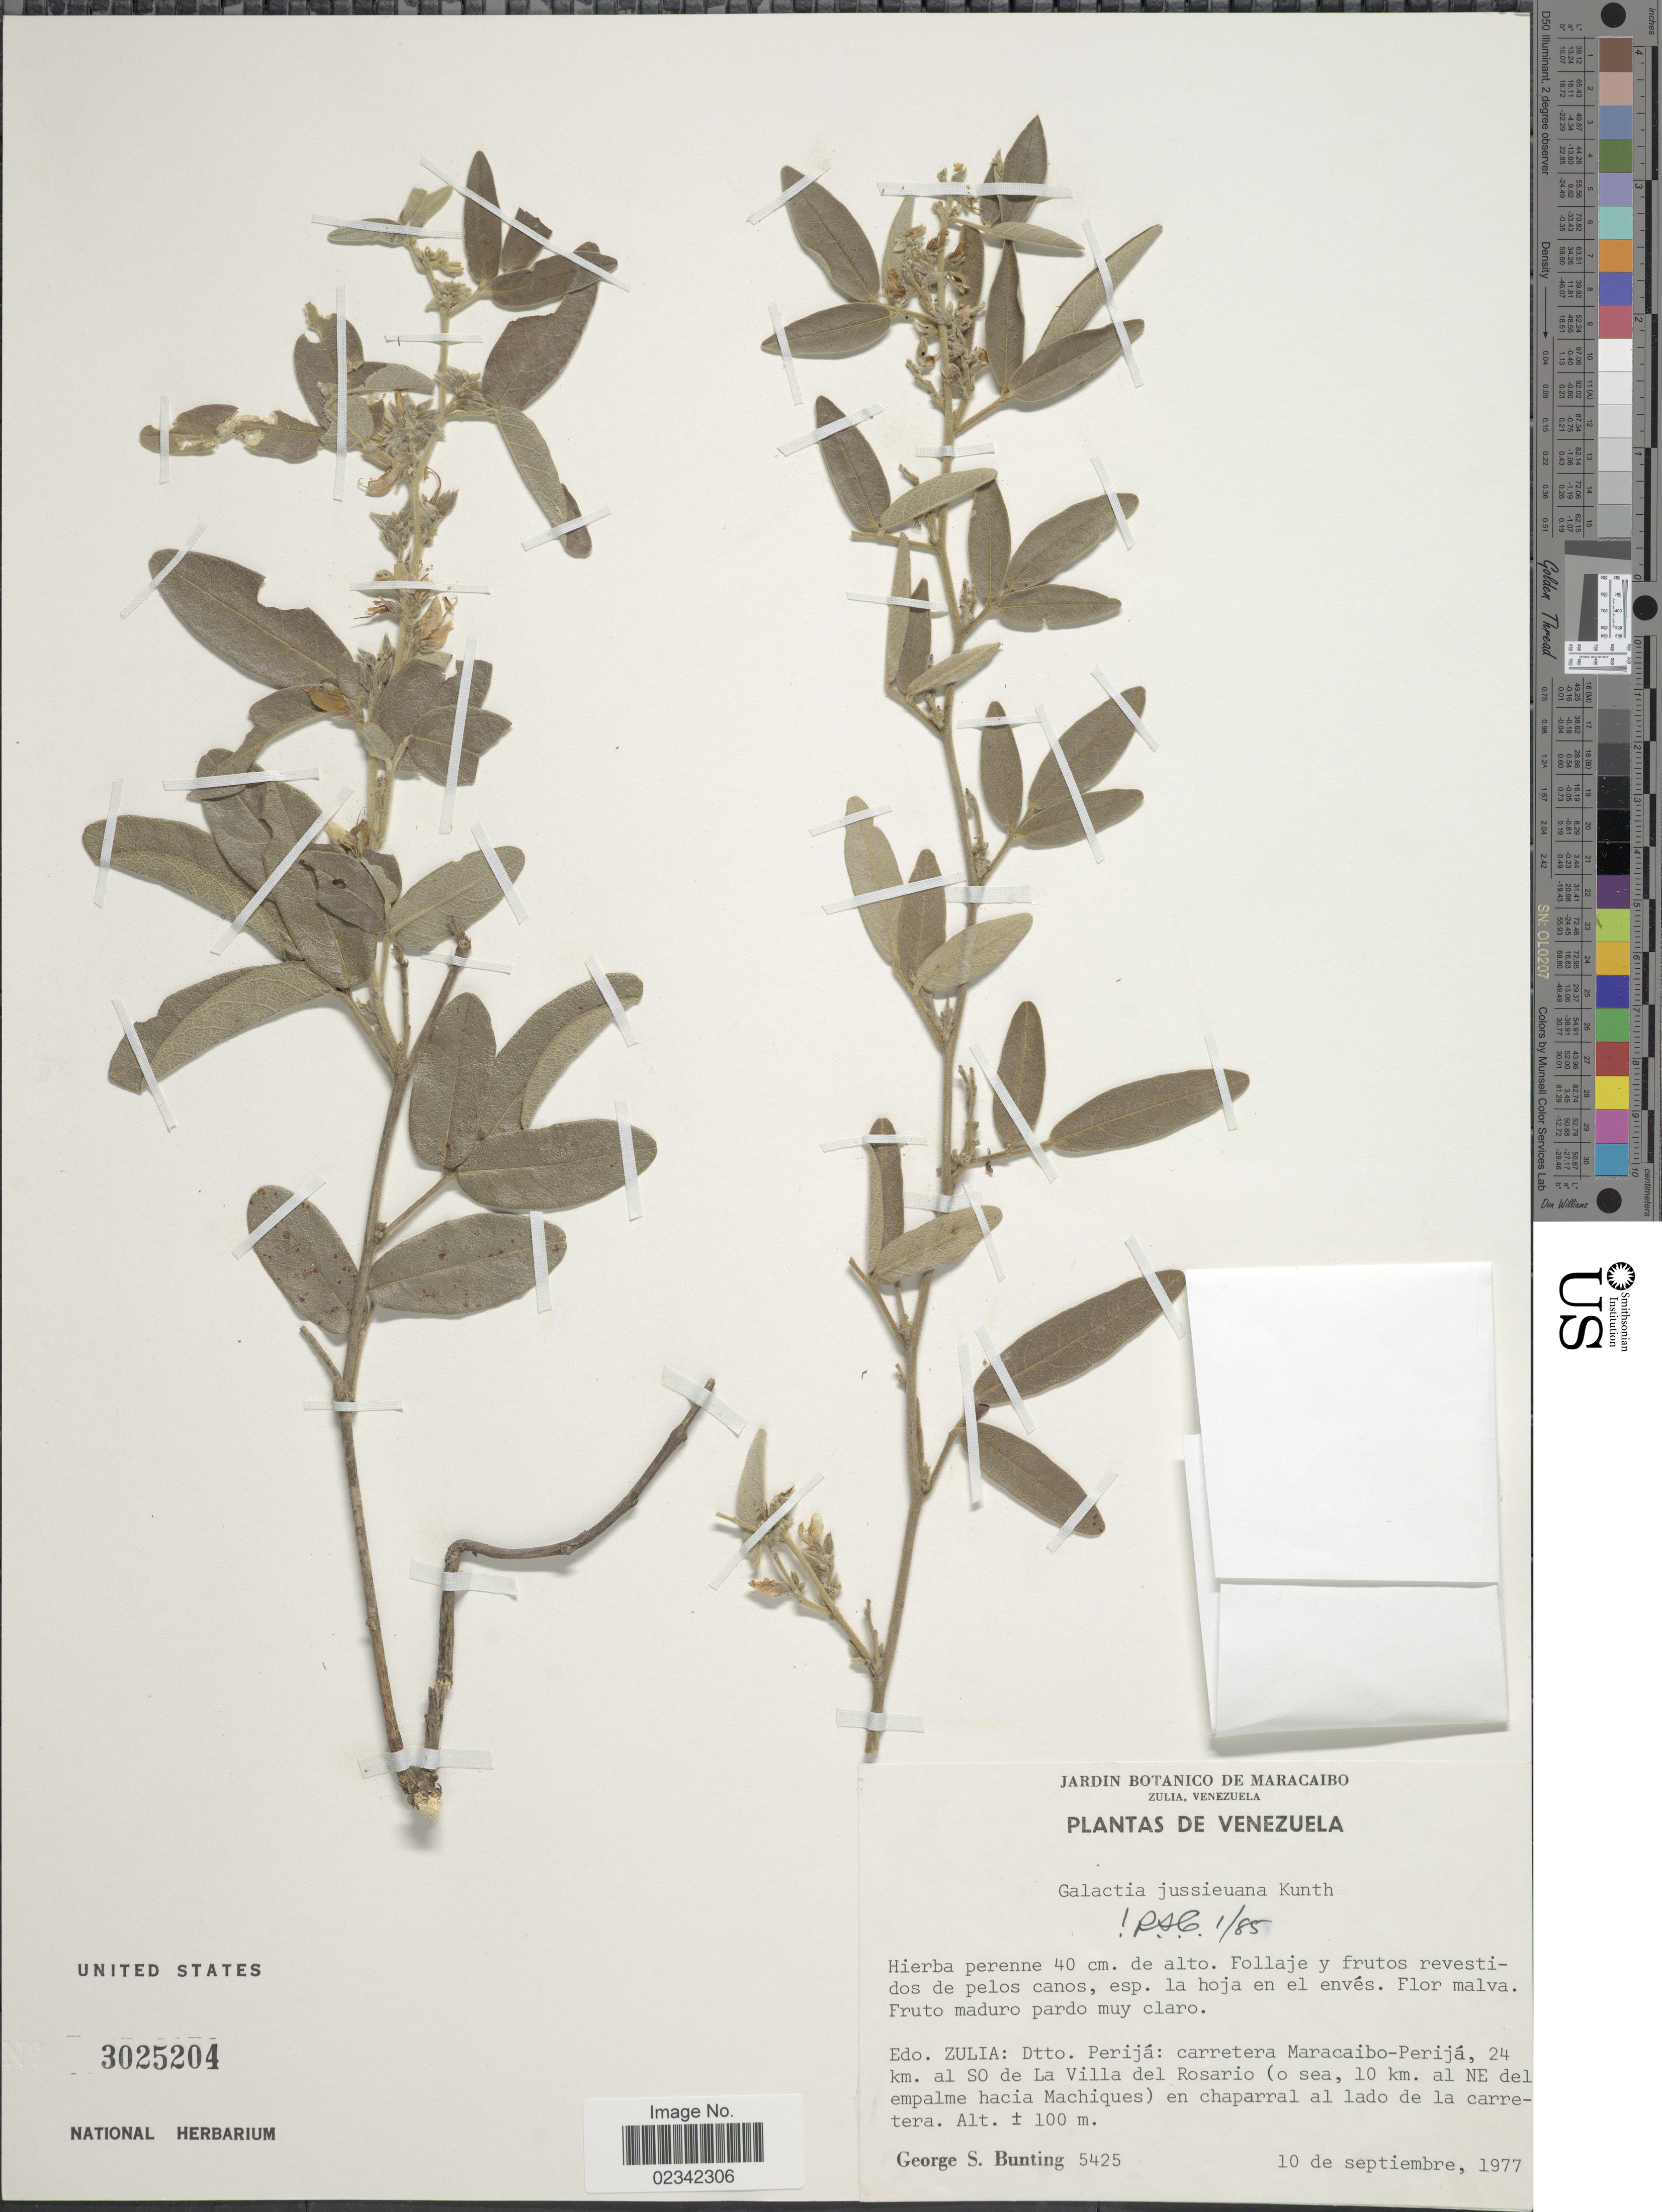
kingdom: Plantae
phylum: Tracheophyta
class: Magnoliopsida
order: Fabales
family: Fabaceae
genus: Galactia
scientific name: Galactia jussiaeana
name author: Kunth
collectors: G. S. Bunting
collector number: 5425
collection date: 1977-09-10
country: Venezuela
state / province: Zulia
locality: Dtto. Perija: carretera Maracaibo-Perija, 24 km. al SO de la Villa del Rosario (o sea, 10 km. al NE del empalme hacia Machiques) en chaparral al lado de la carretera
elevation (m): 100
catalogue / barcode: US 3025204